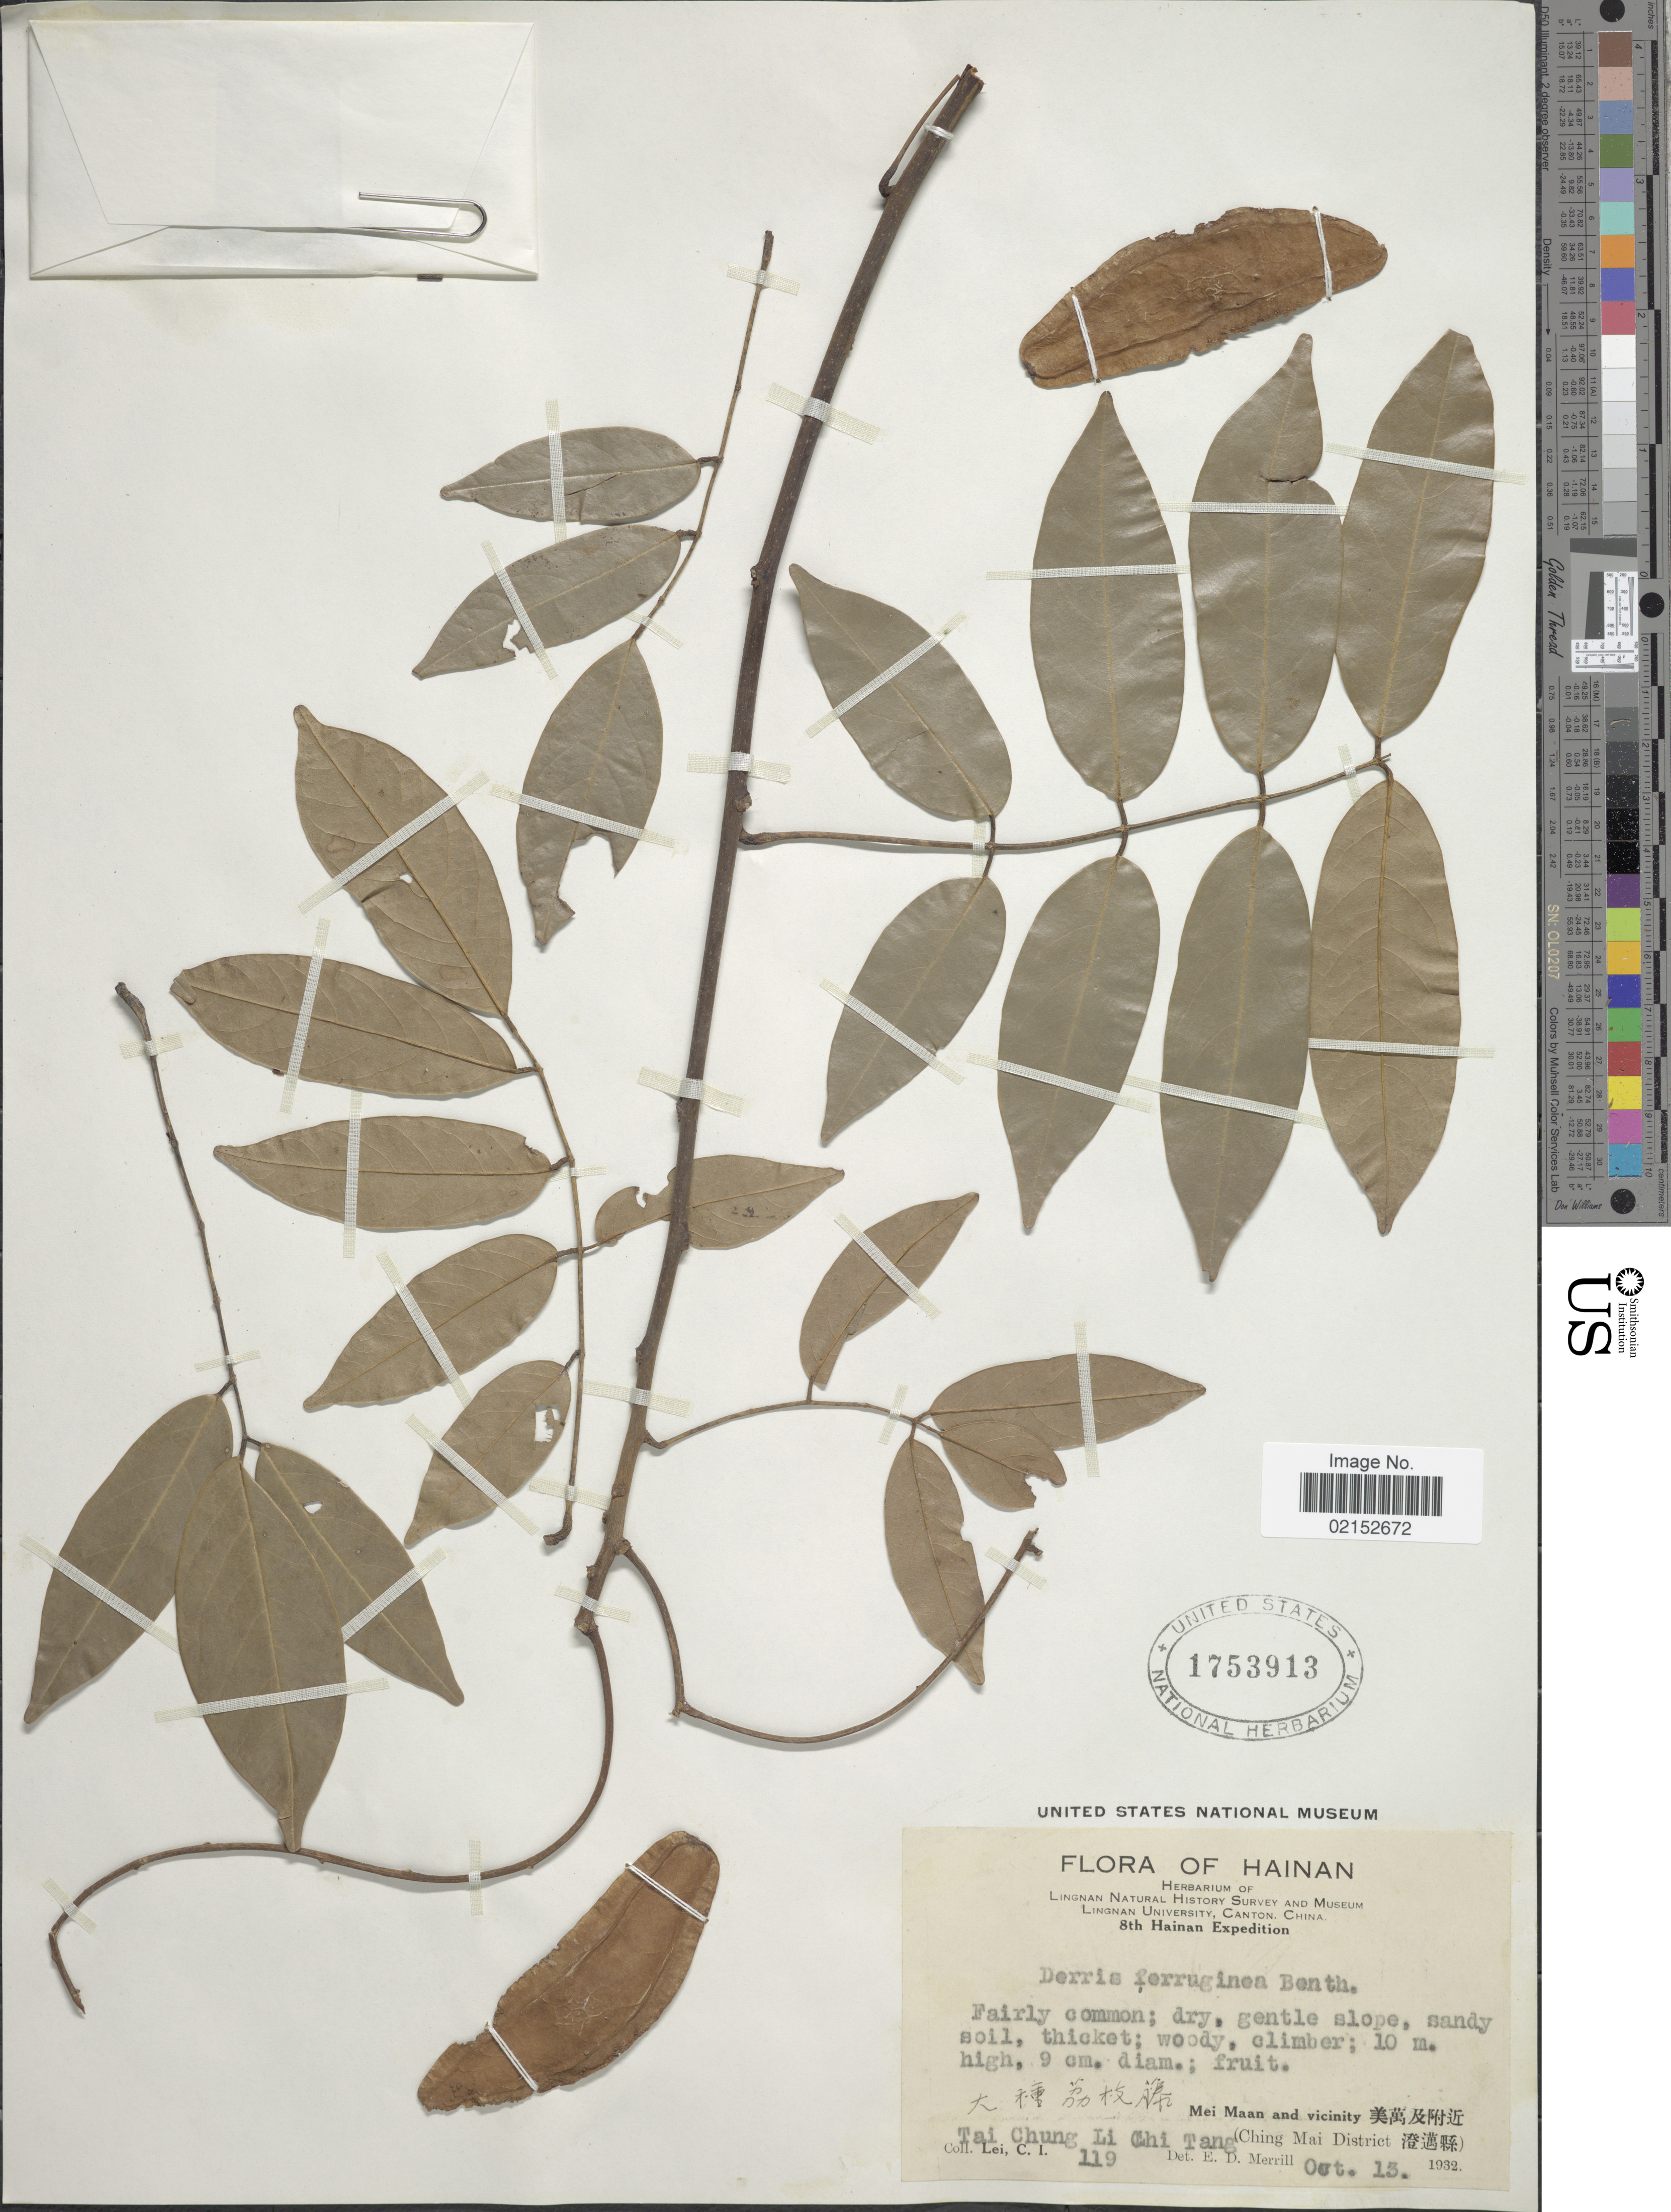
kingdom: Plantae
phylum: Tracheophyta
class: Magnoliopsida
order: Fabales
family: Fabaceae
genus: Derris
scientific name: Derris ferruginea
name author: (Roxb.) Benth.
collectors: C. I. Lei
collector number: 119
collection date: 1932-10-13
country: China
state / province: Hainan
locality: Hainan. Mei Maan and vicinity. (Ching Mai District) Tai Chung Li Chi Tang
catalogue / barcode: US 1753913